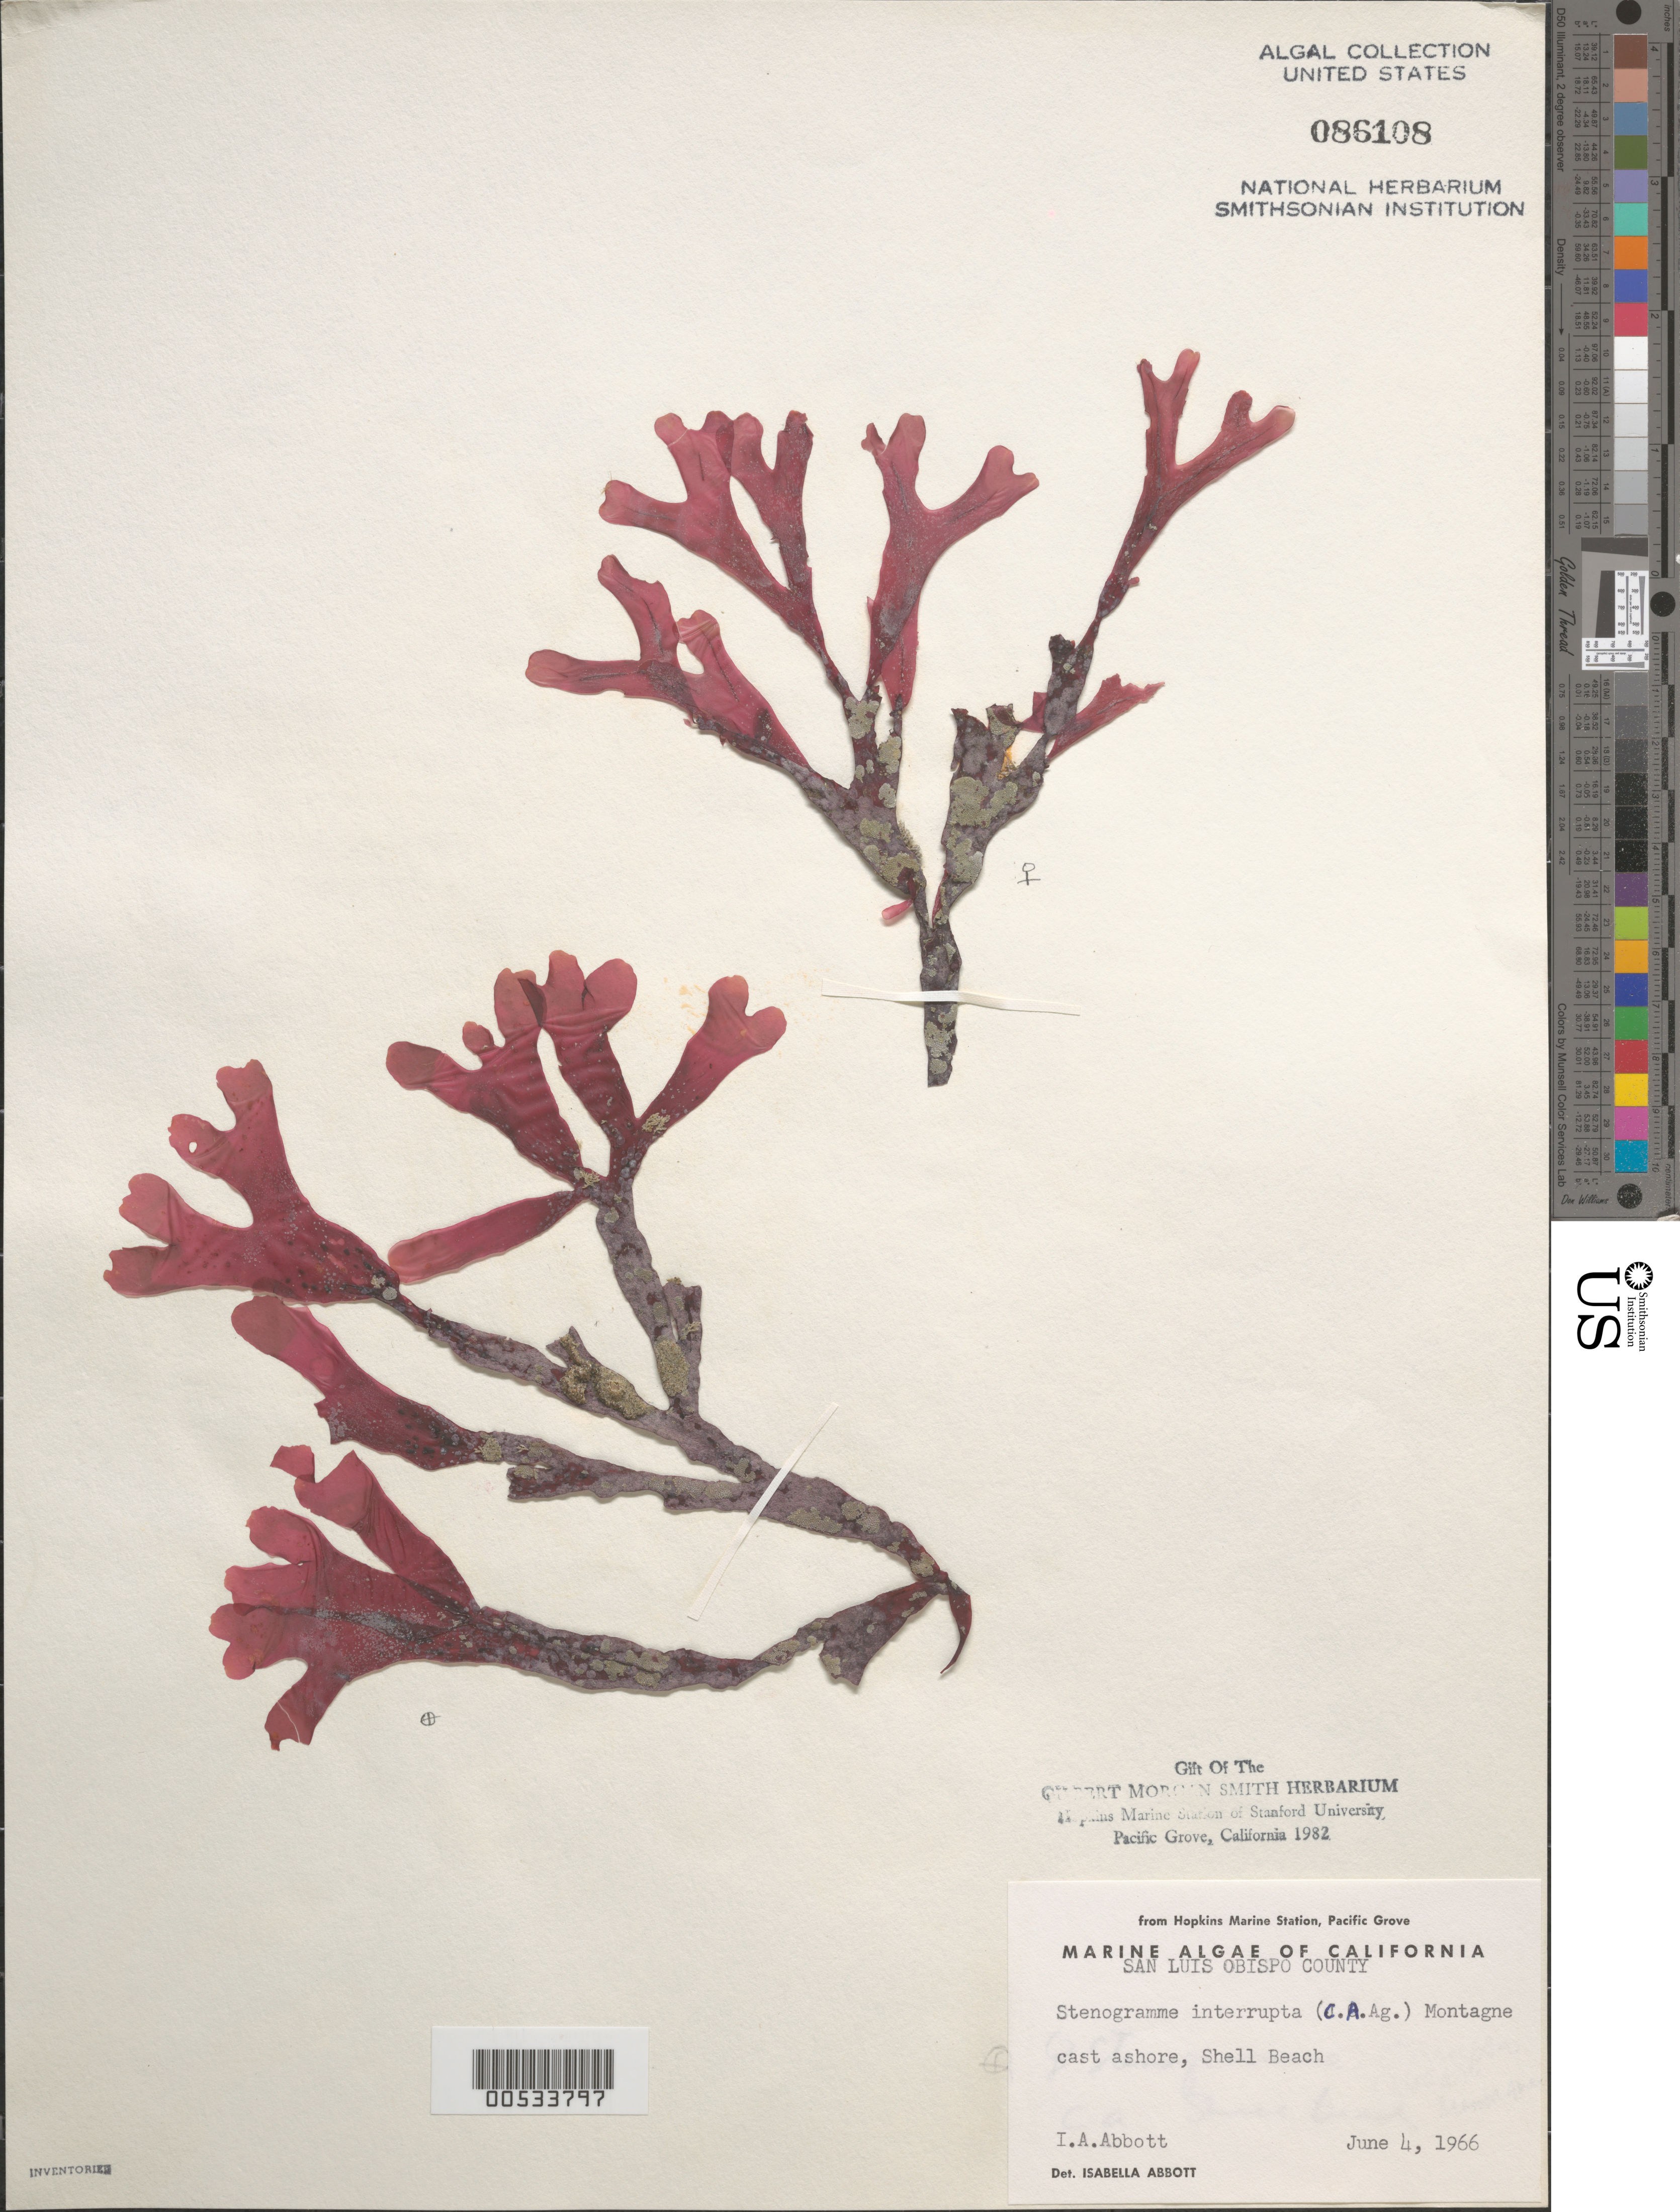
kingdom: Plantae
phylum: Rhodophyta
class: Florideophyceae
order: Gigartinales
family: Phyllophoraceae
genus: Stenogramma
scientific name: Stenogramma interruptum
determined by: Abbott, Isabella A.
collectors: I. A. Abbott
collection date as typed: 04 Jun 1966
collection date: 1966-06-04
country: United States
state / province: California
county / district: San Luis Obispo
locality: Shell Beach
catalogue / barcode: US 86108